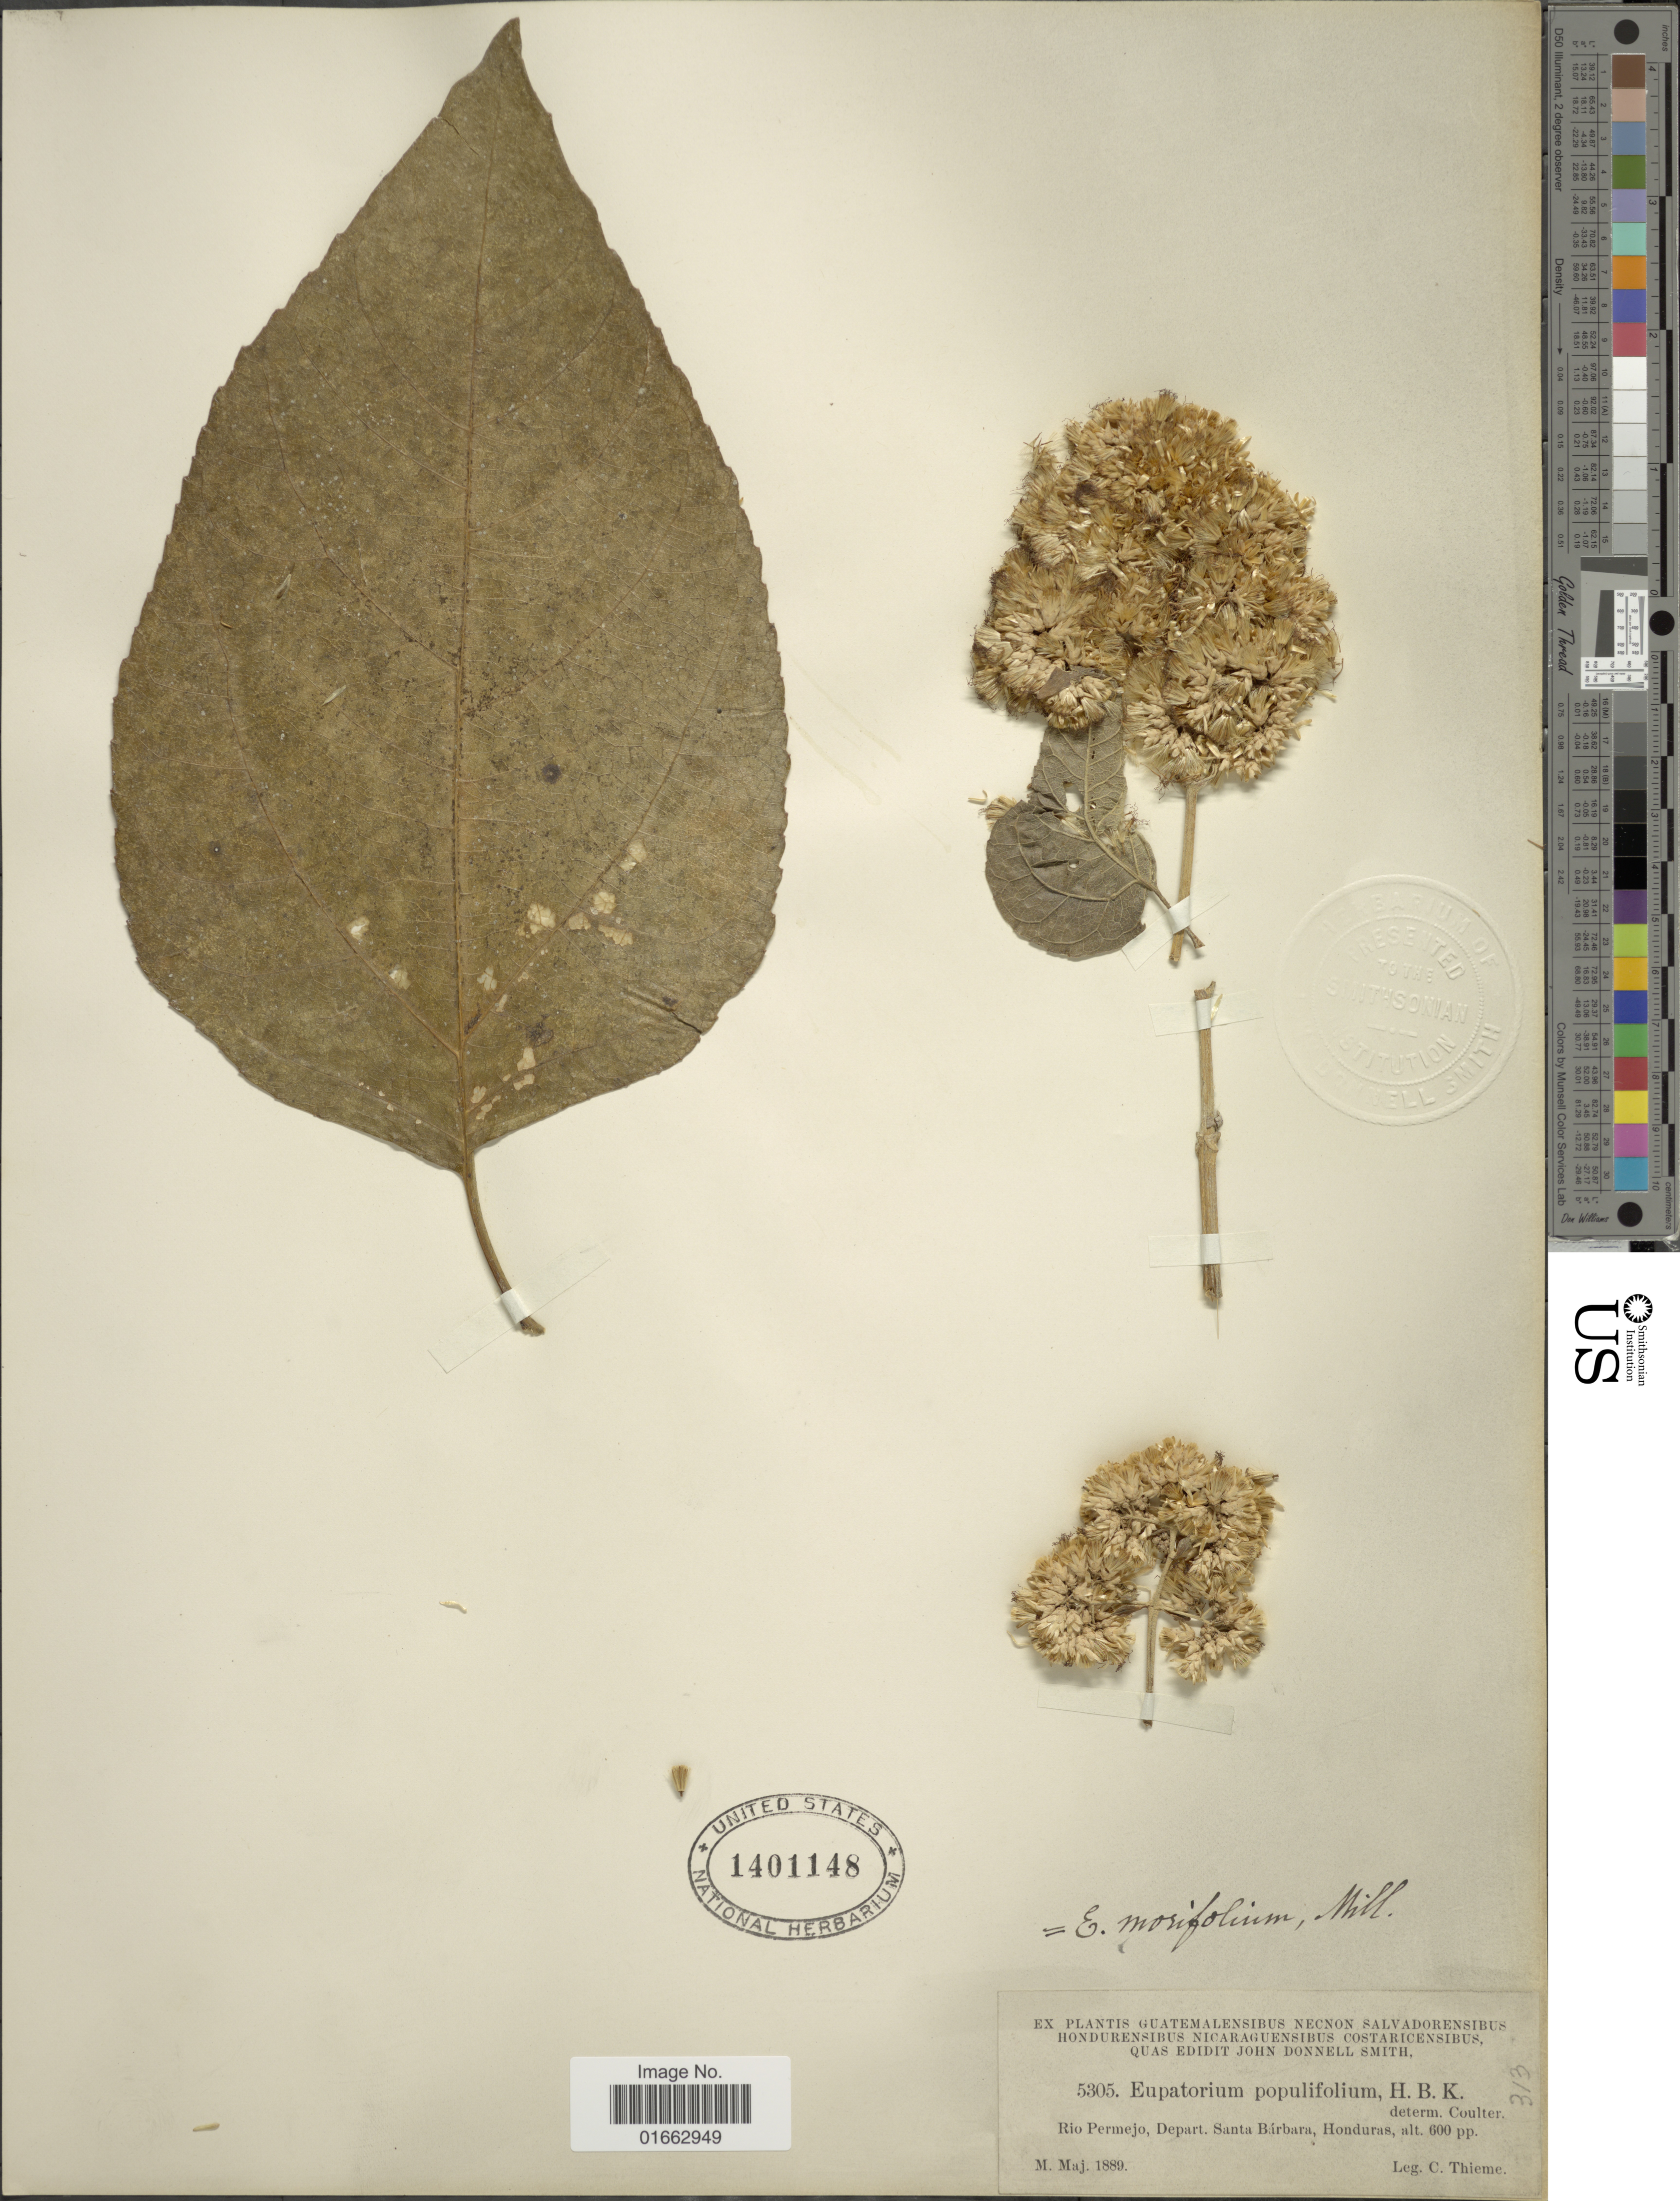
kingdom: Plantae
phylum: Tracheophyta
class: Magnoliopsida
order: Asterales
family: Asteraceae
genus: Critonia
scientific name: Critonia morifolia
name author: (Mill.) R.M. King & H. Rob.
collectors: C. Thieme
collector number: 5305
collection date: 1889-05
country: Honduras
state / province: Santa Bárbara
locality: Rio Permejo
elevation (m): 183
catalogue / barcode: US 1401148